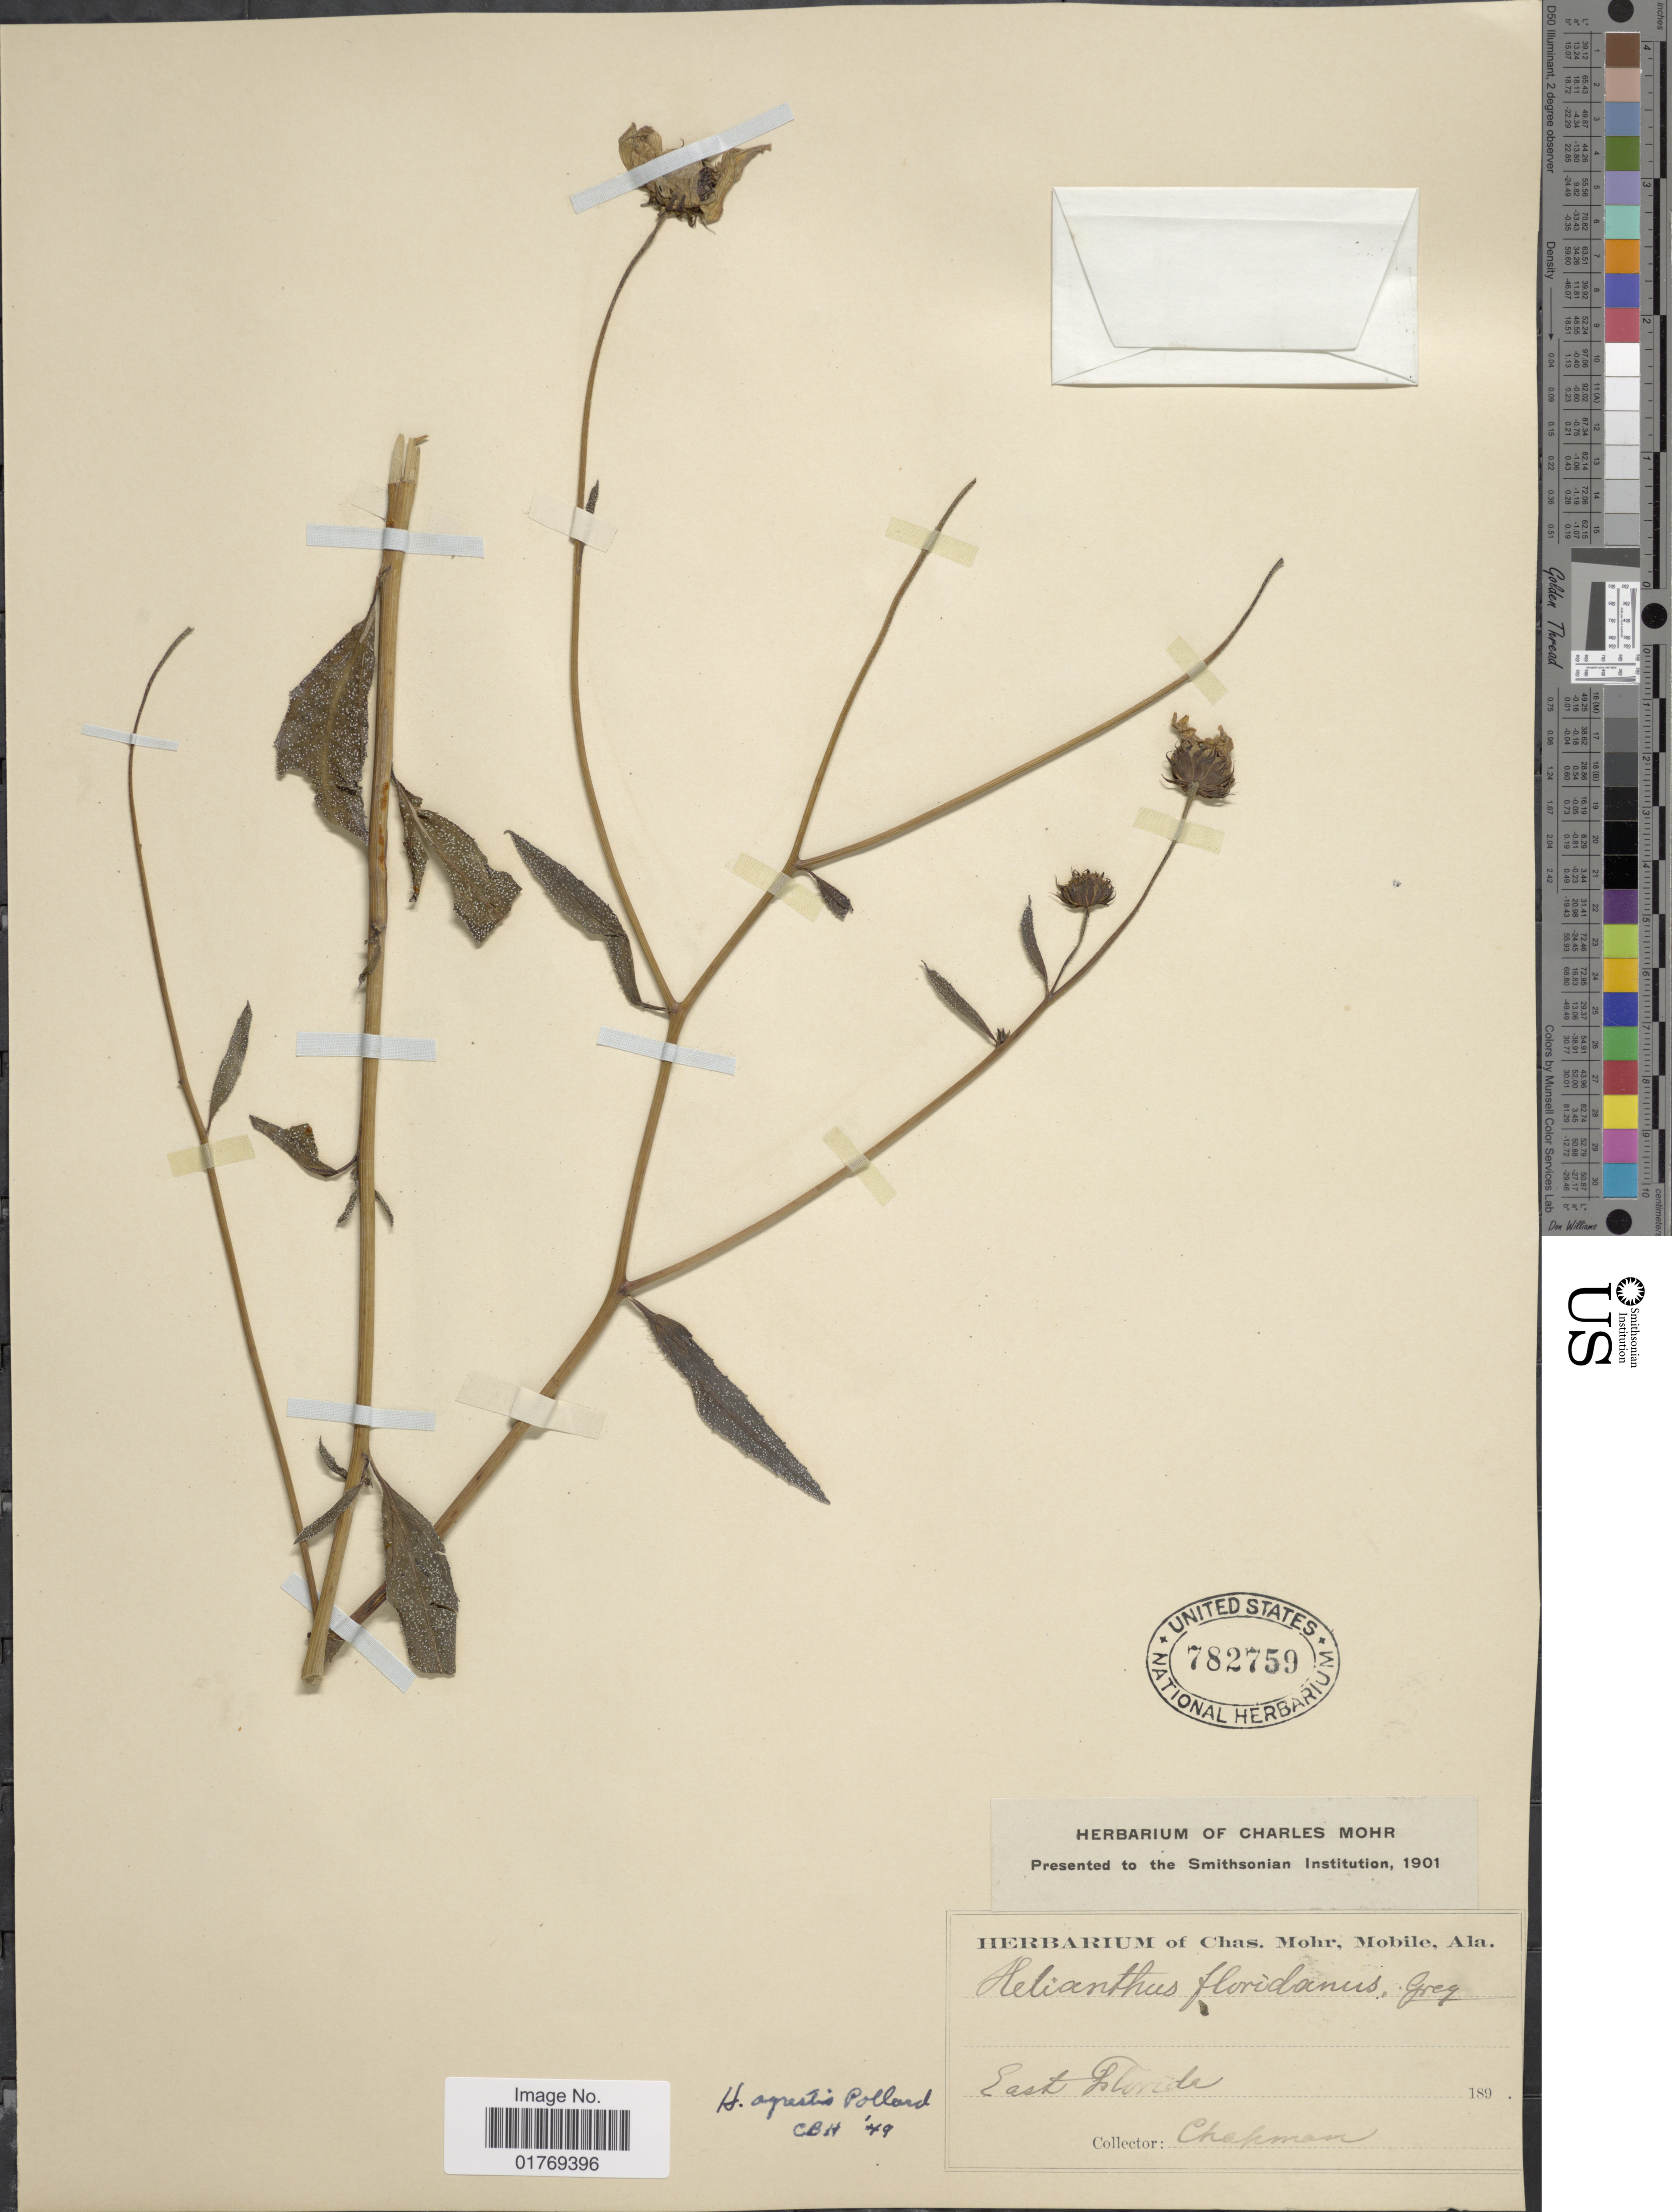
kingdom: Plantae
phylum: Tracheophyta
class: Magnoliopsida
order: Asterales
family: Asteraceae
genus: Helianthus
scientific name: Helianthus agrestis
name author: Pollard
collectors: A. Chapman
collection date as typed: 189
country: United States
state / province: Florida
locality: East Florida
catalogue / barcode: US 782759